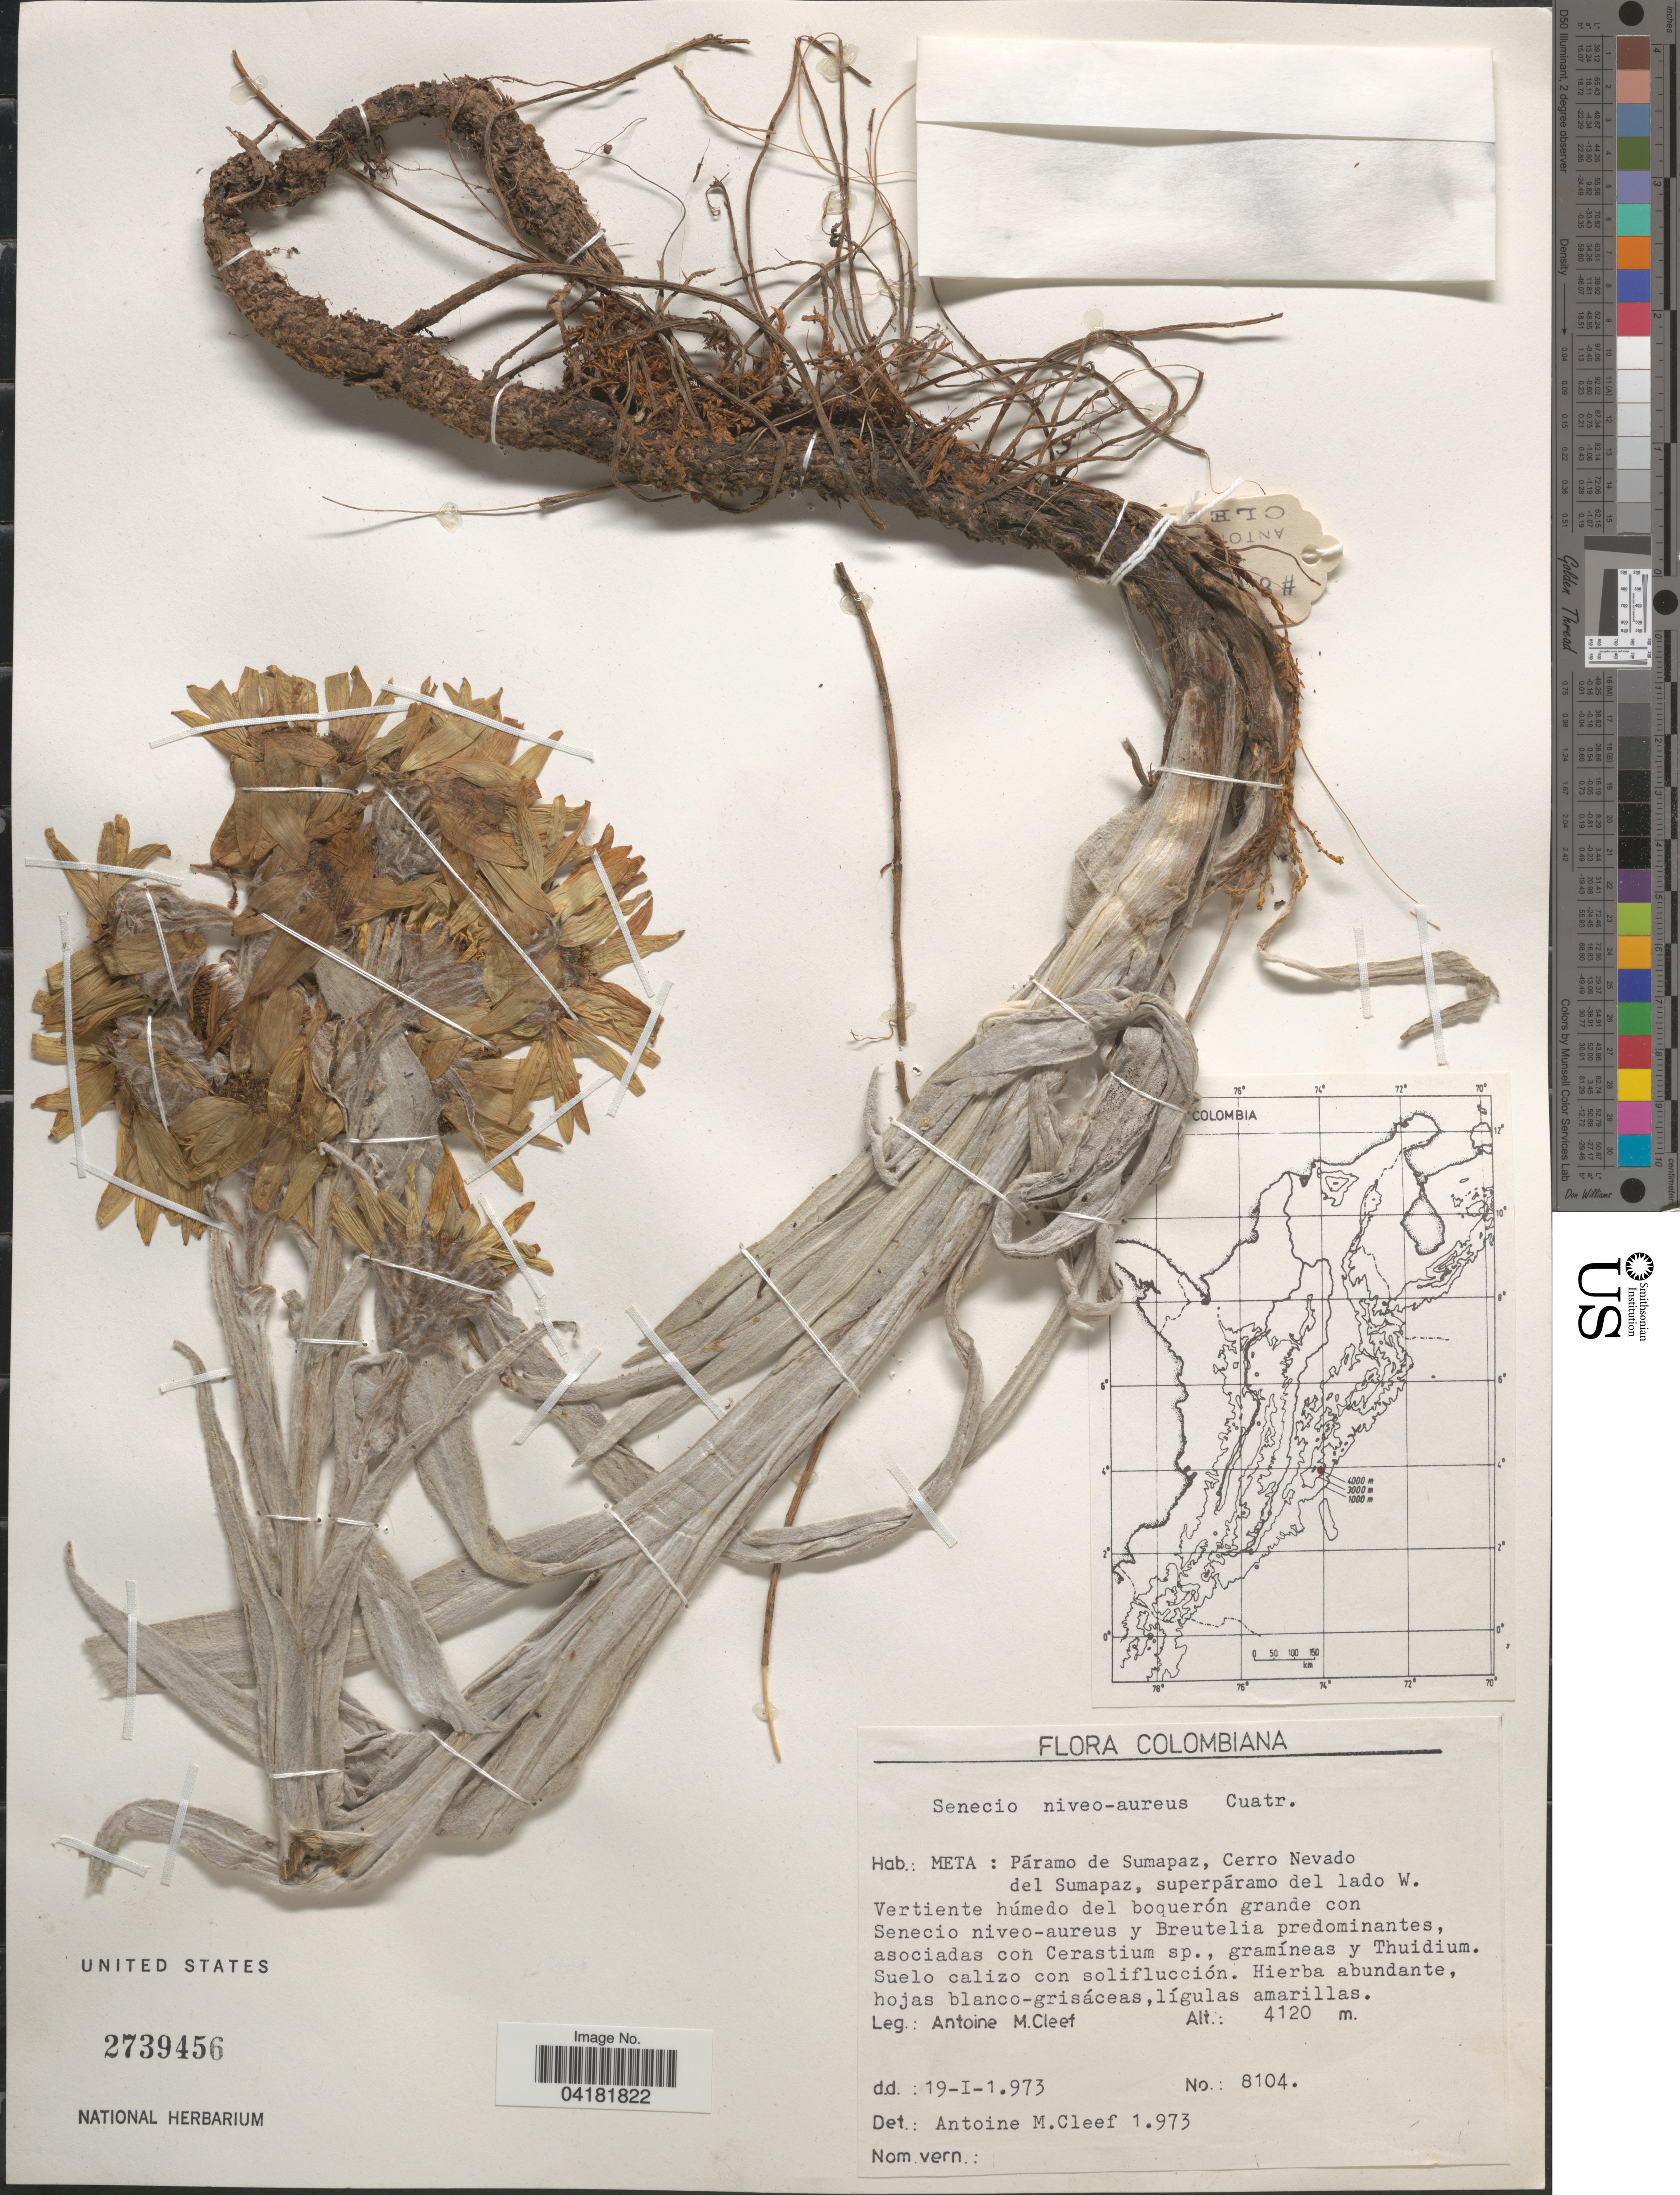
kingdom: Plantae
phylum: Tracheophyta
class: Magnoliopsida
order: Asterales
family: Asteraceae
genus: Senecio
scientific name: Senecio niveo-aureus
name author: Cuatrec.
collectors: A. M. Cleef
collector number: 8104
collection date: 1973-01-19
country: Colombia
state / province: Meta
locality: Colombiana. Páramo de Sumapaz, Cerro Nevado del Sumapaz, superpáramo del lado W.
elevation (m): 4120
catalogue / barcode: US 2739456